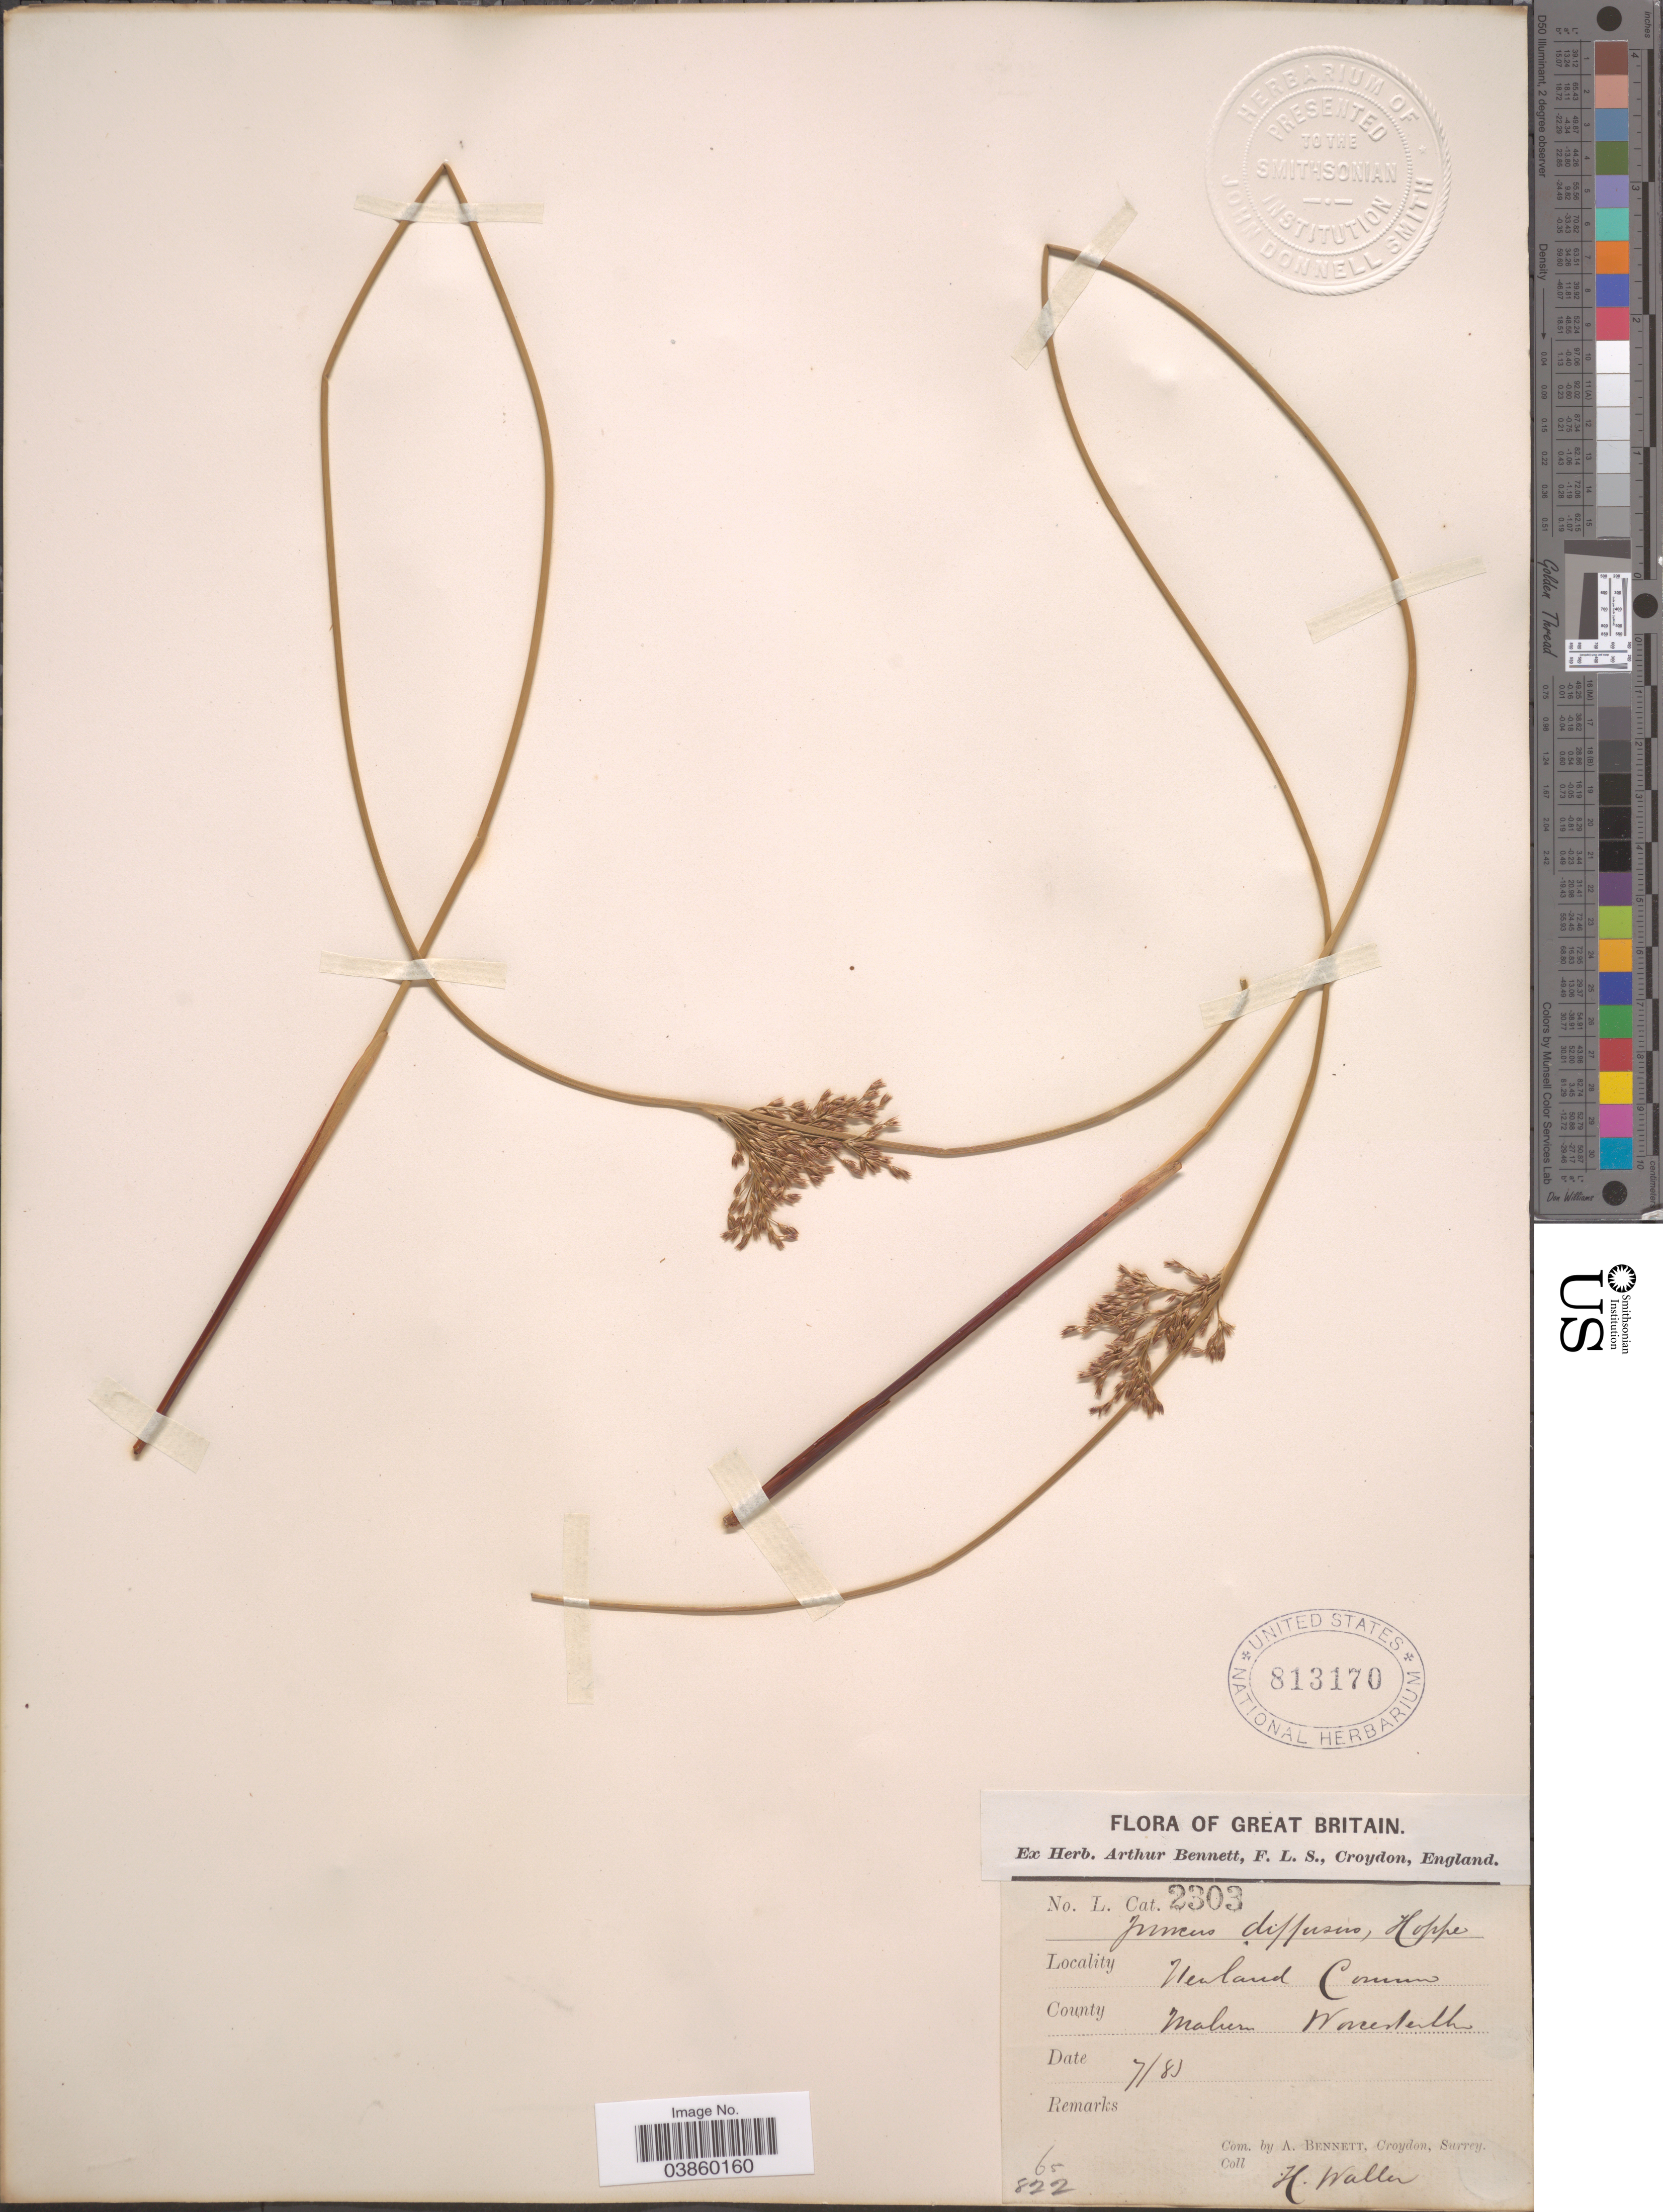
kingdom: Plantae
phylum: Tracheophyta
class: Liliopsida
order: Poales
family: Juncaceae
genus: Juncus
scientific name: Juncus diffusus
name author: Hoppe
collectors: H. Waller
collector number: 822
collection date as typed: Transcribed d/m/y: /7/80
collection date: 1880-07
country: United Kingdom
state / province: England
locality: Great Britain. Newland Common. Malvern, Wocester. (Worcestershire)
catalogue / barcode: US 813170